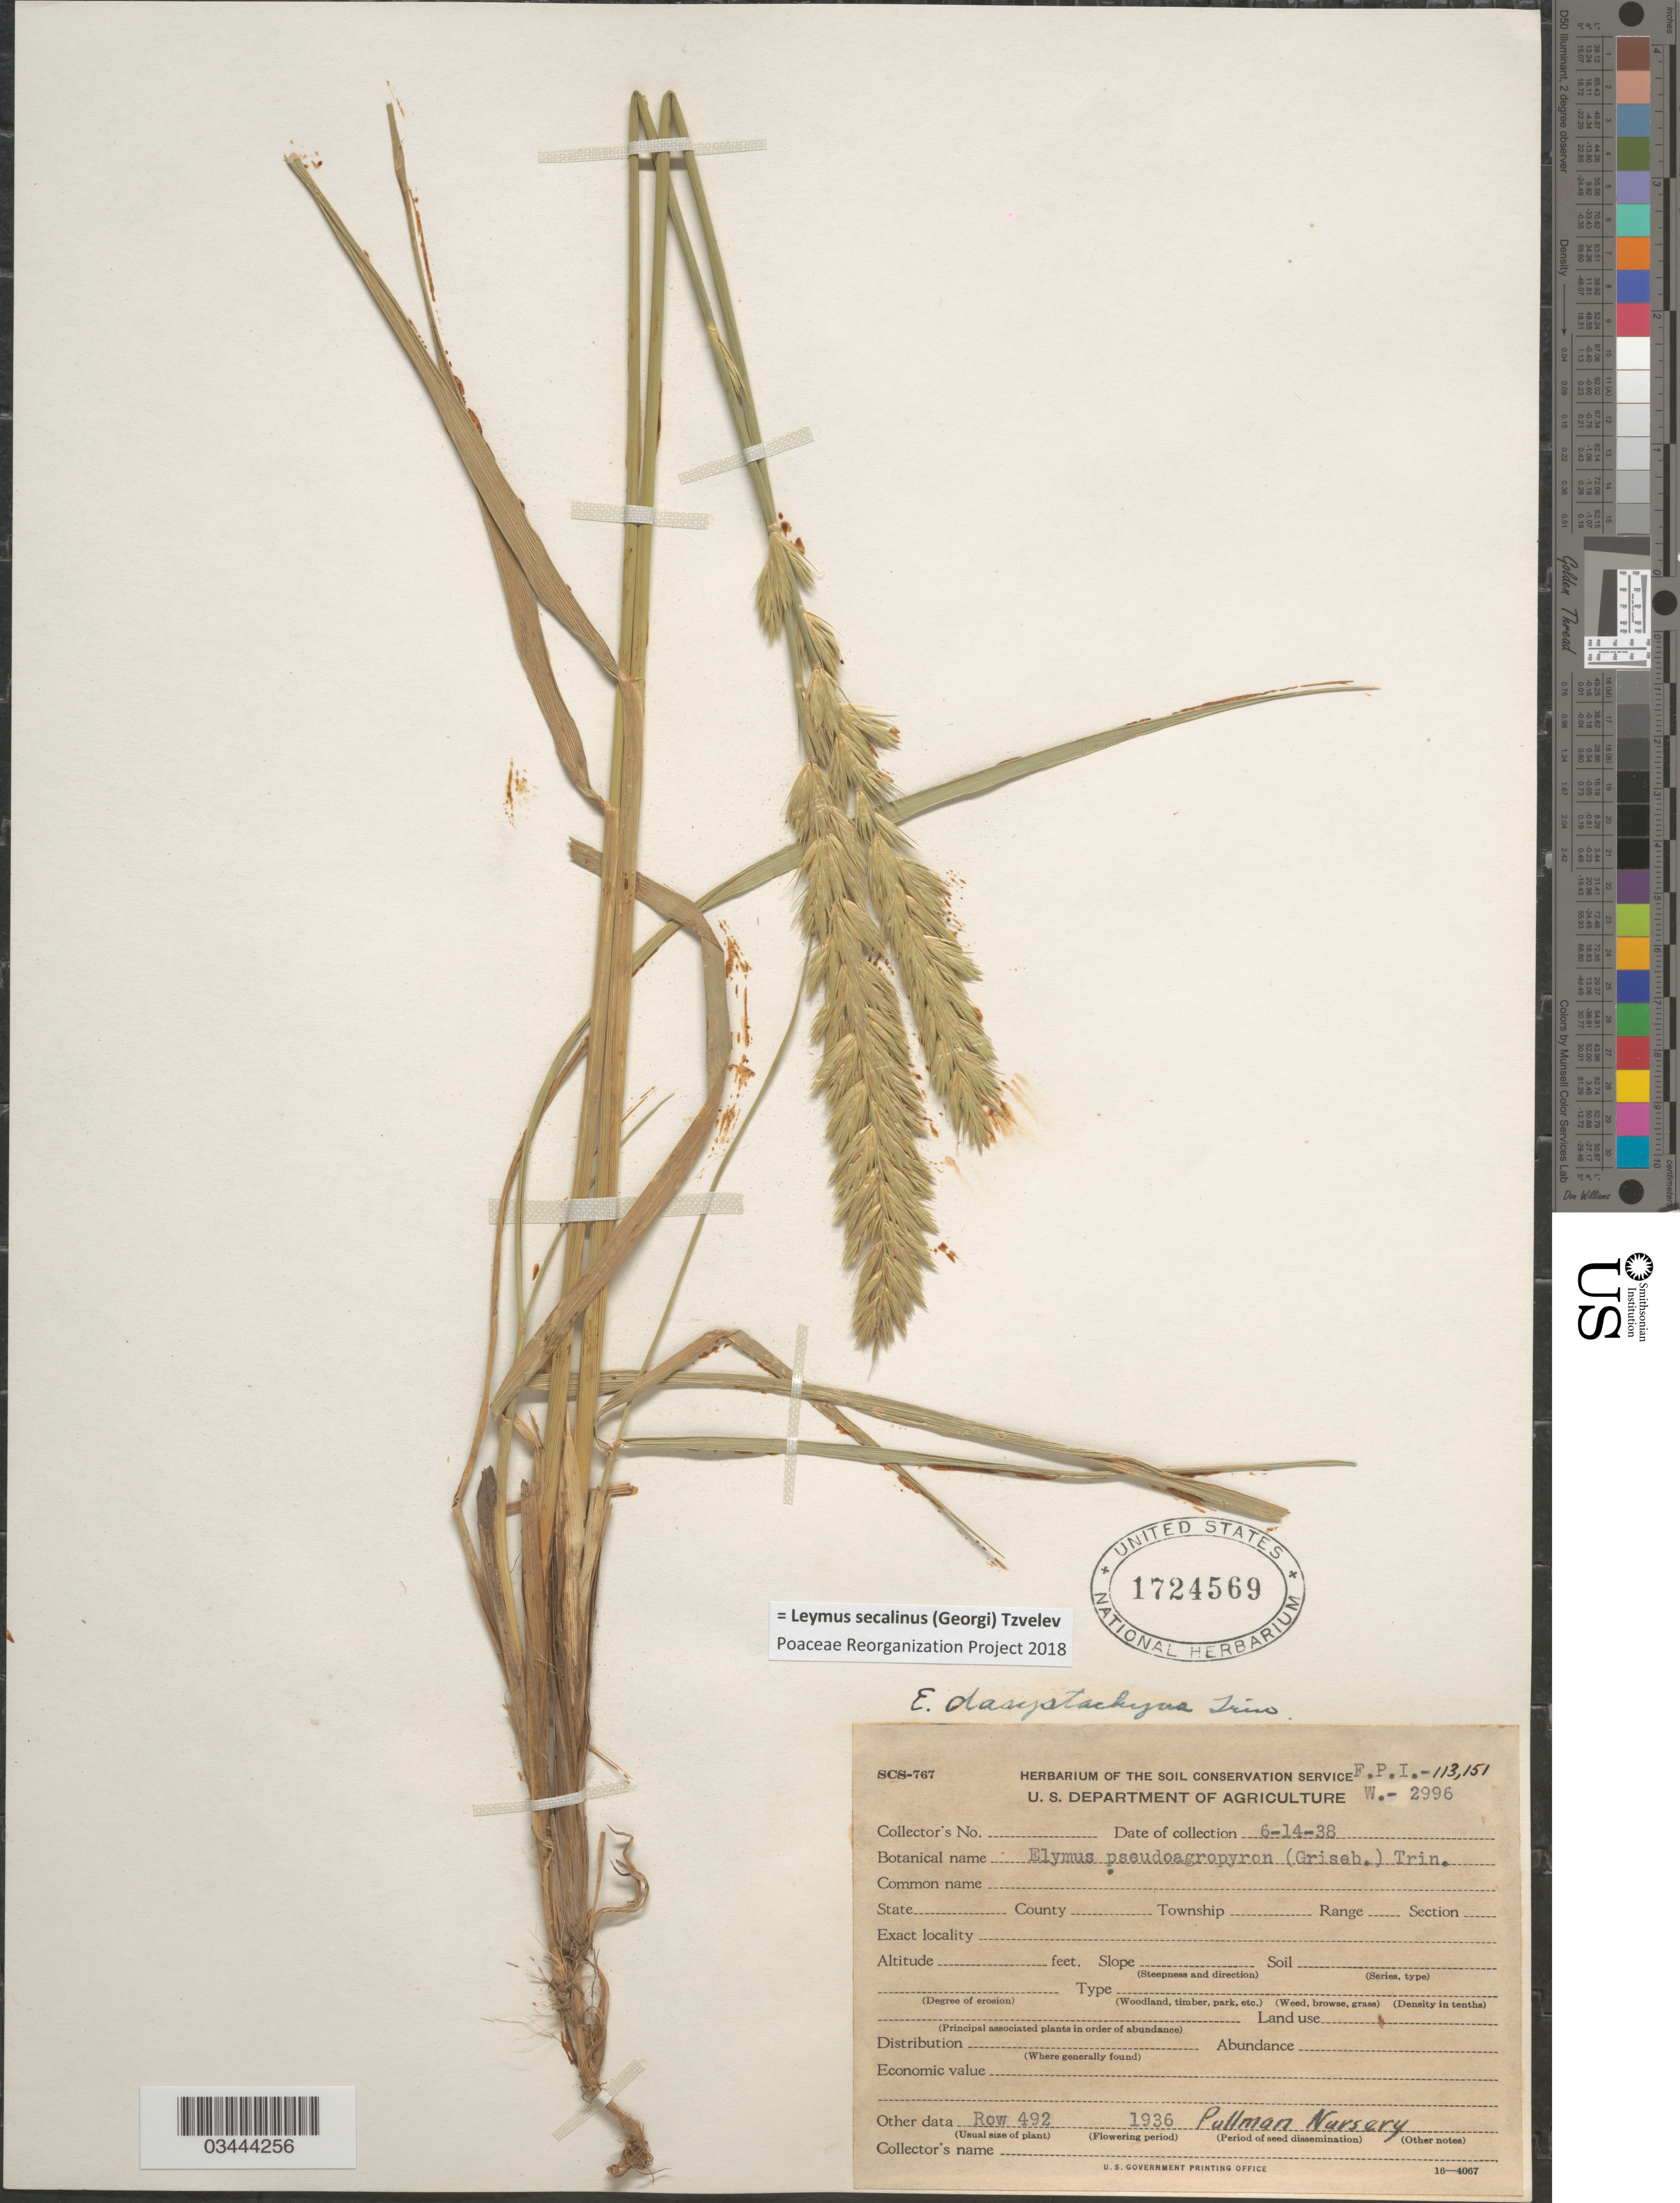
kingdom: Plantae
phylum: Tracheophyta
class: Liliopsida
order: Poales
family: Poaceae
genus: Leymus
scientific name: Leymus secalinus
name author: (Georgi) Tzvelev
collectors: Soil Conservation Service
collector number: FPI-113151/W-2996?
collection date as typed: Transcribed d/m/y: 14/6/38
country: United States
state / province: Washington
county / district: Whitman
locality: Row 492 1936. Pullman Nursery.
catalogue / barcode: US 1724569